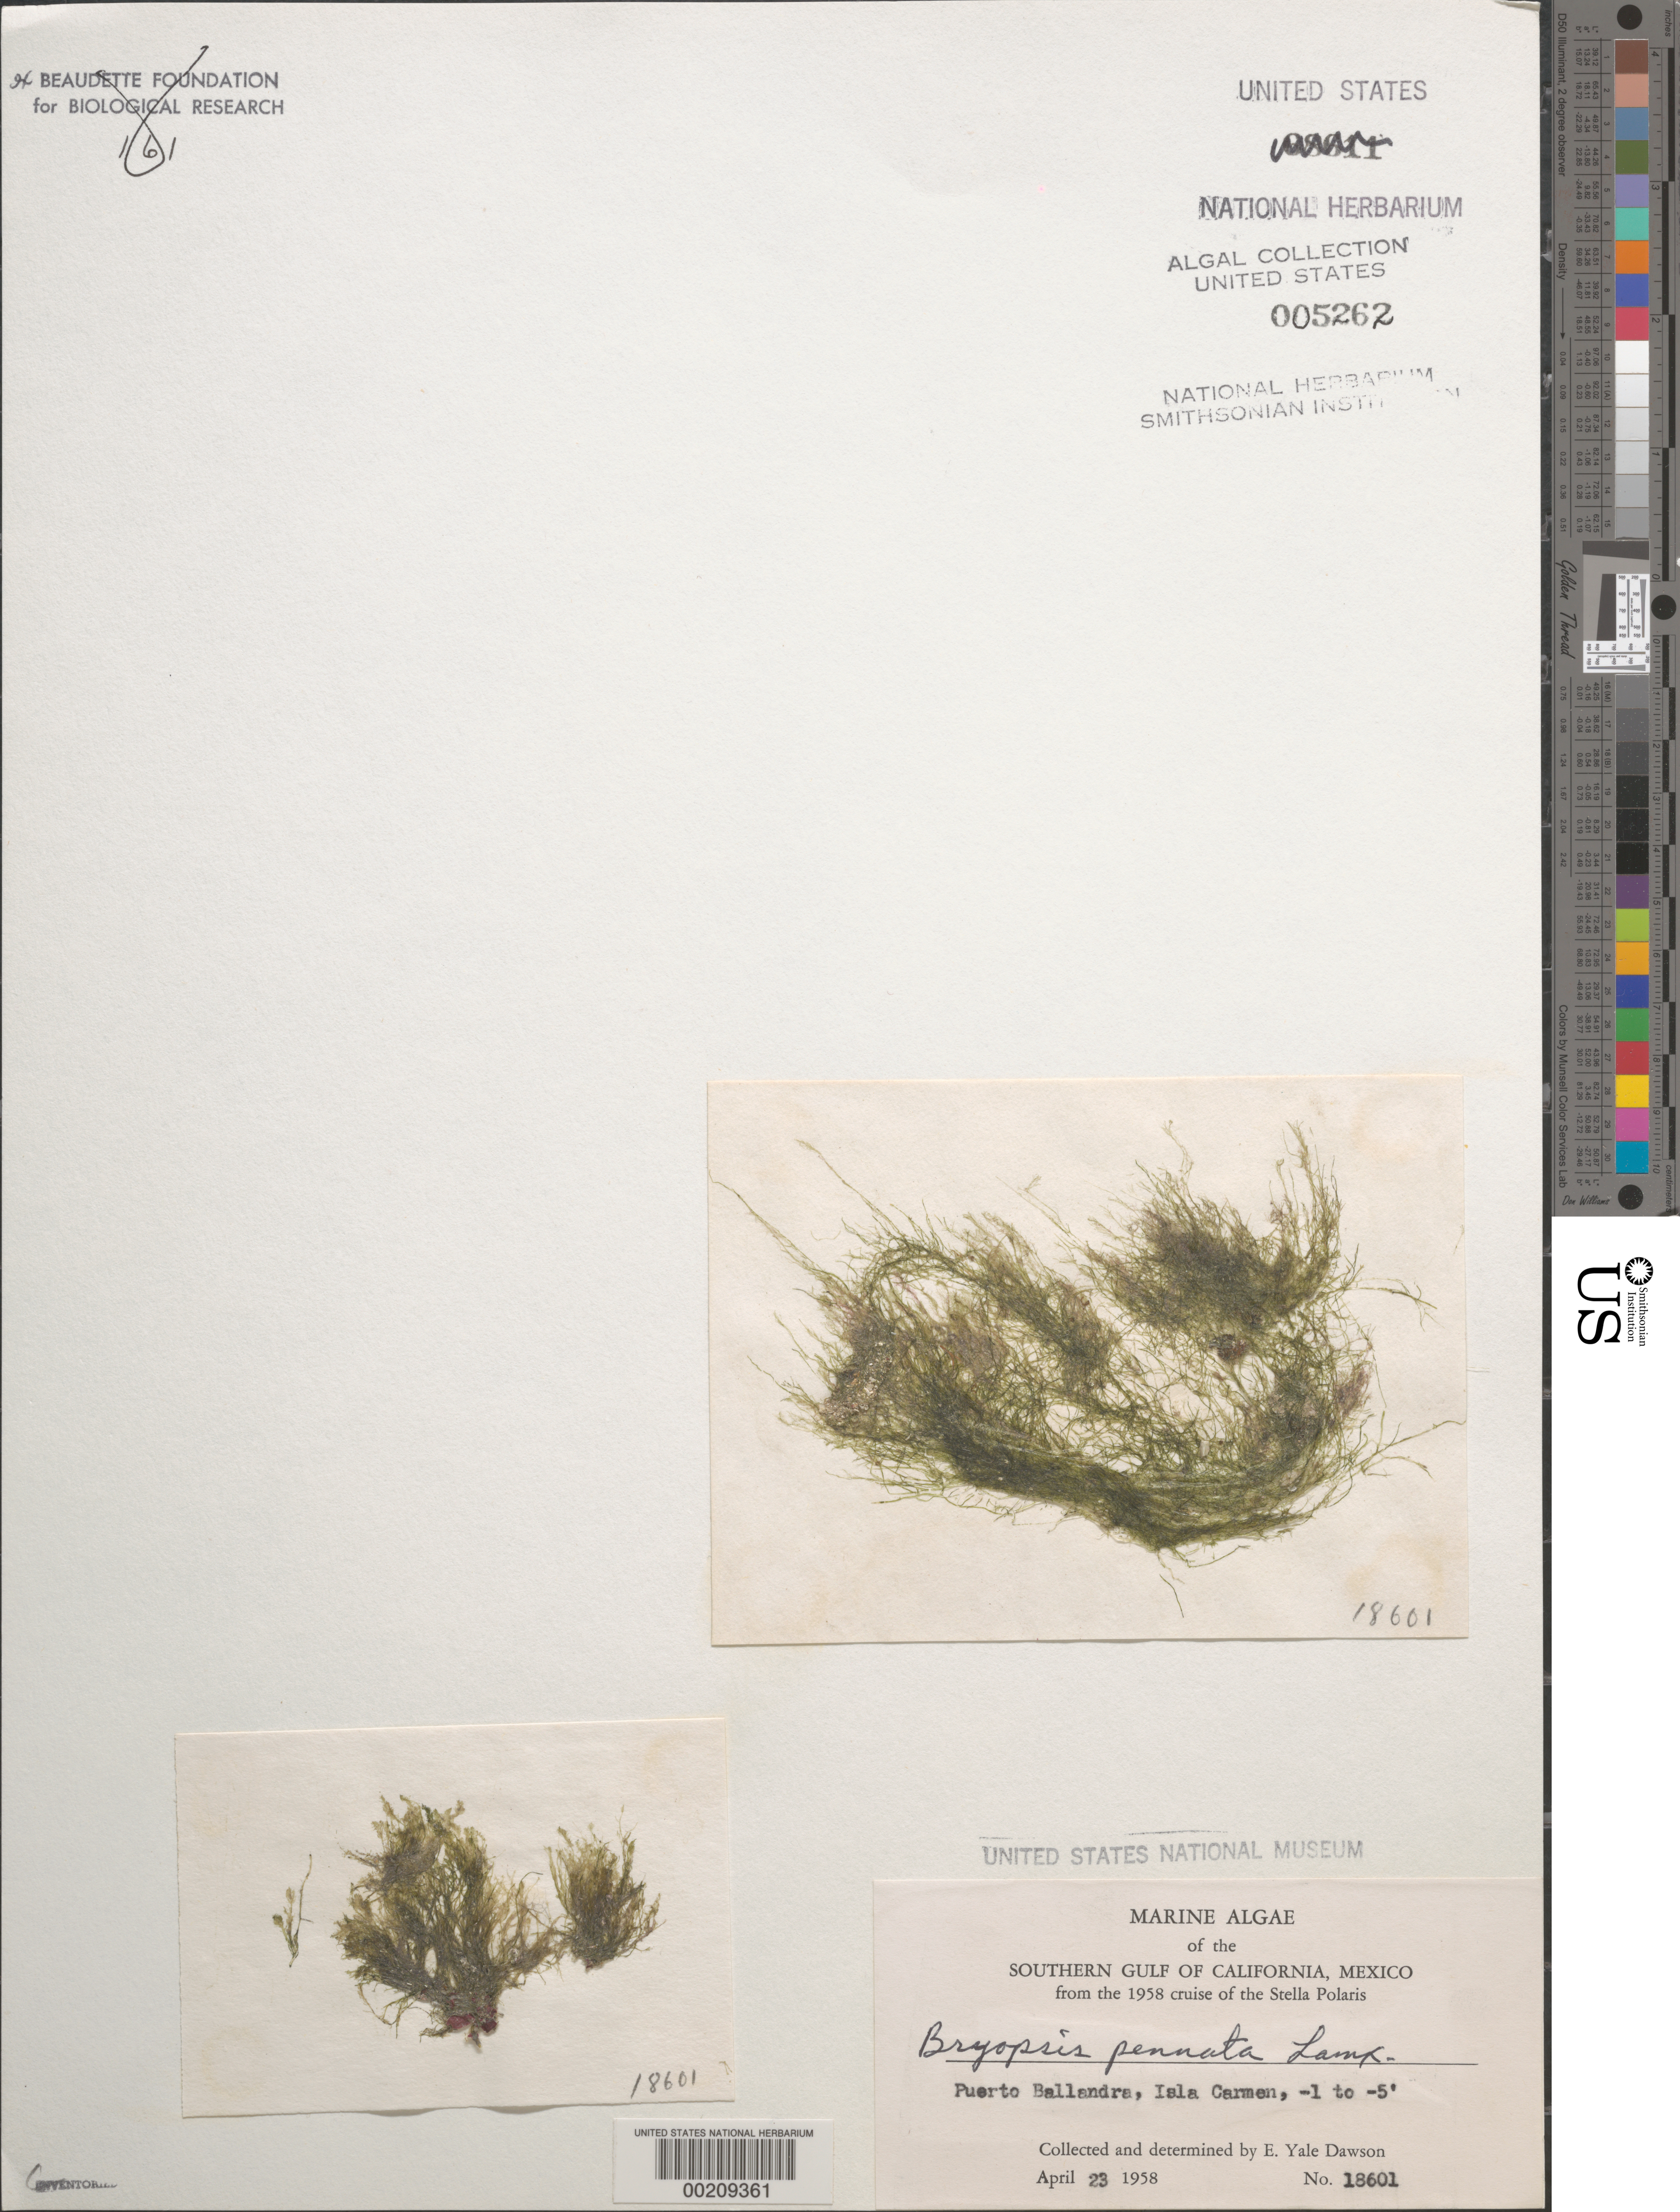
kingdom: Plantae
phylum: Chlorophyta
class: Ulvophyceae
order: Bryopsidales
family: Bryopsidaceae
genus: Bryopsis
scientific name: Bryopsis pennata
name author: J.V.Lamouroux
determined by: Dawson, E. Y.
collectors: E. Y. Dawson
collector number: EYD 18601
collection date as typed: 23 Apr 1958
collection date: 1958-04-23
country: Mexico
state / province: Baja California Sur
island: Isla Carmen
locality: Puerto Ballandra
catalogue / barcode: US 5262